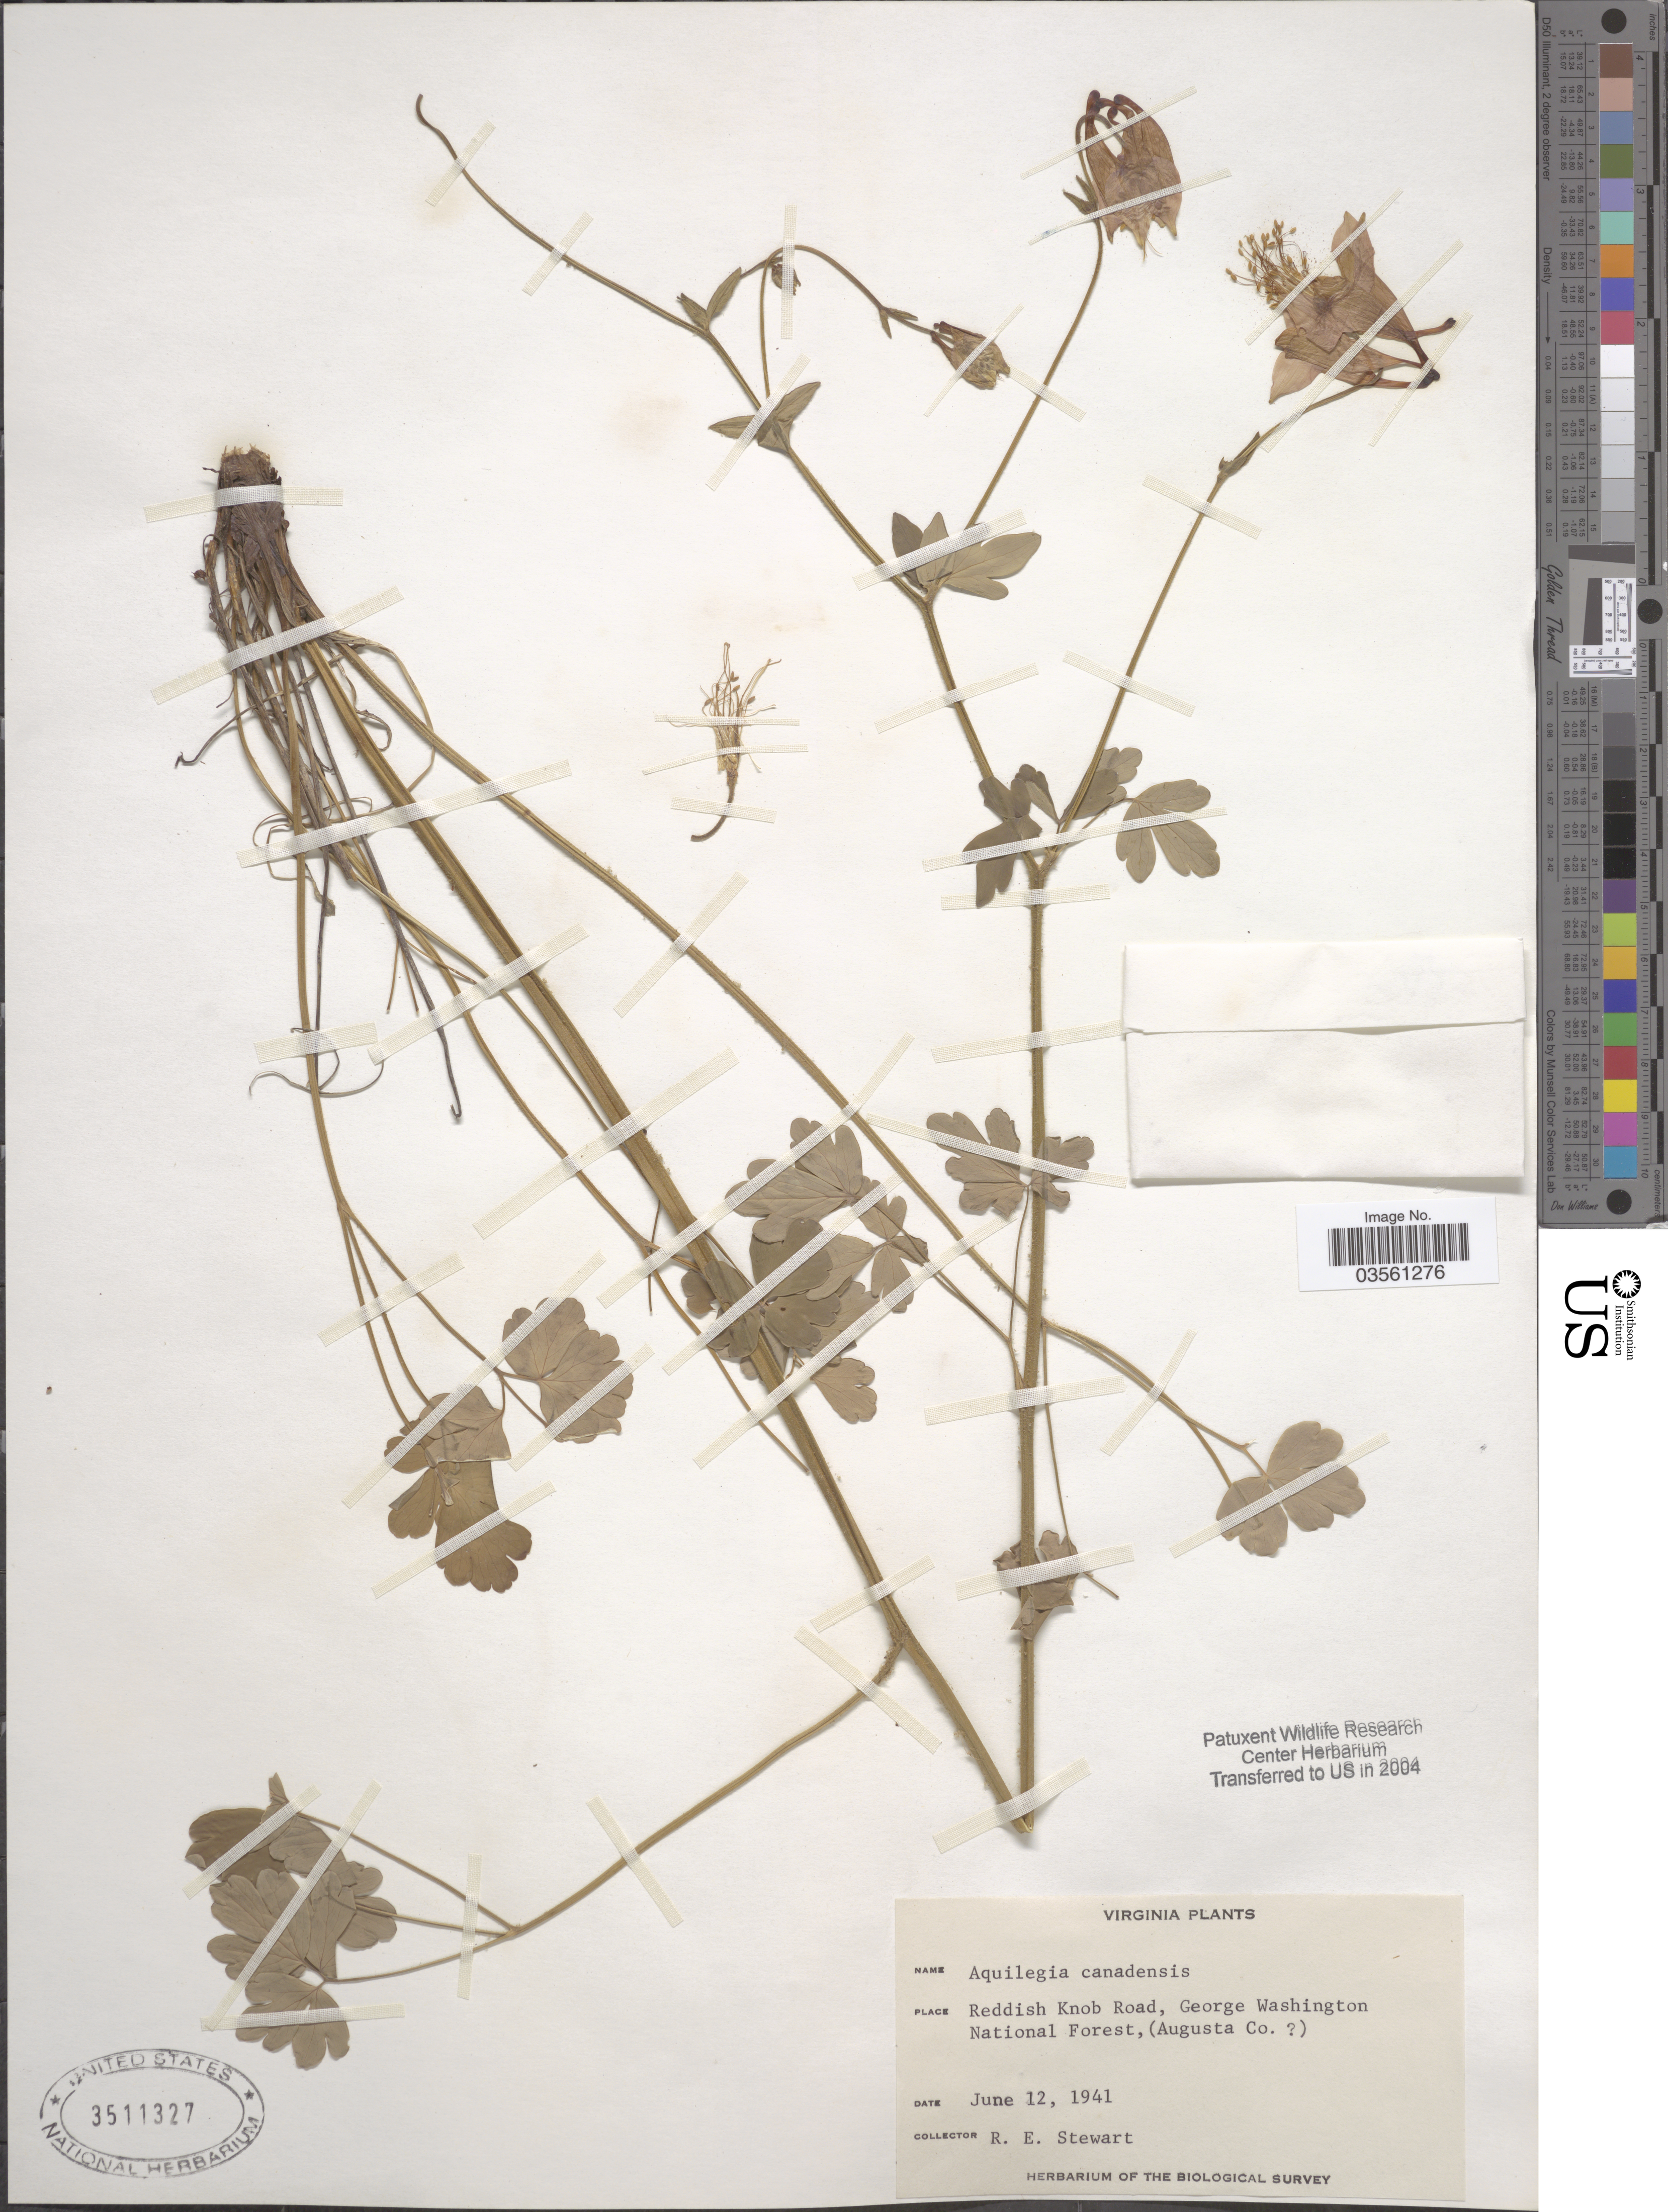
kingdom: Plantae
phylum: Tracheophyta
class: Magnoliopsida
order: Ranunculales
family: Ranunculaceae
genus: Aquilegia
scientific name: Aquilegia canadensis var. coccinea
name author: (Small) Munz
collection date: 1941-06-12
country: United States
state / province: Virginia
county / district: Augusta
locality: Reddish Knob Road, George Washington National Forest, (Augusta Co.).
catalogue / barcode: US 3511327